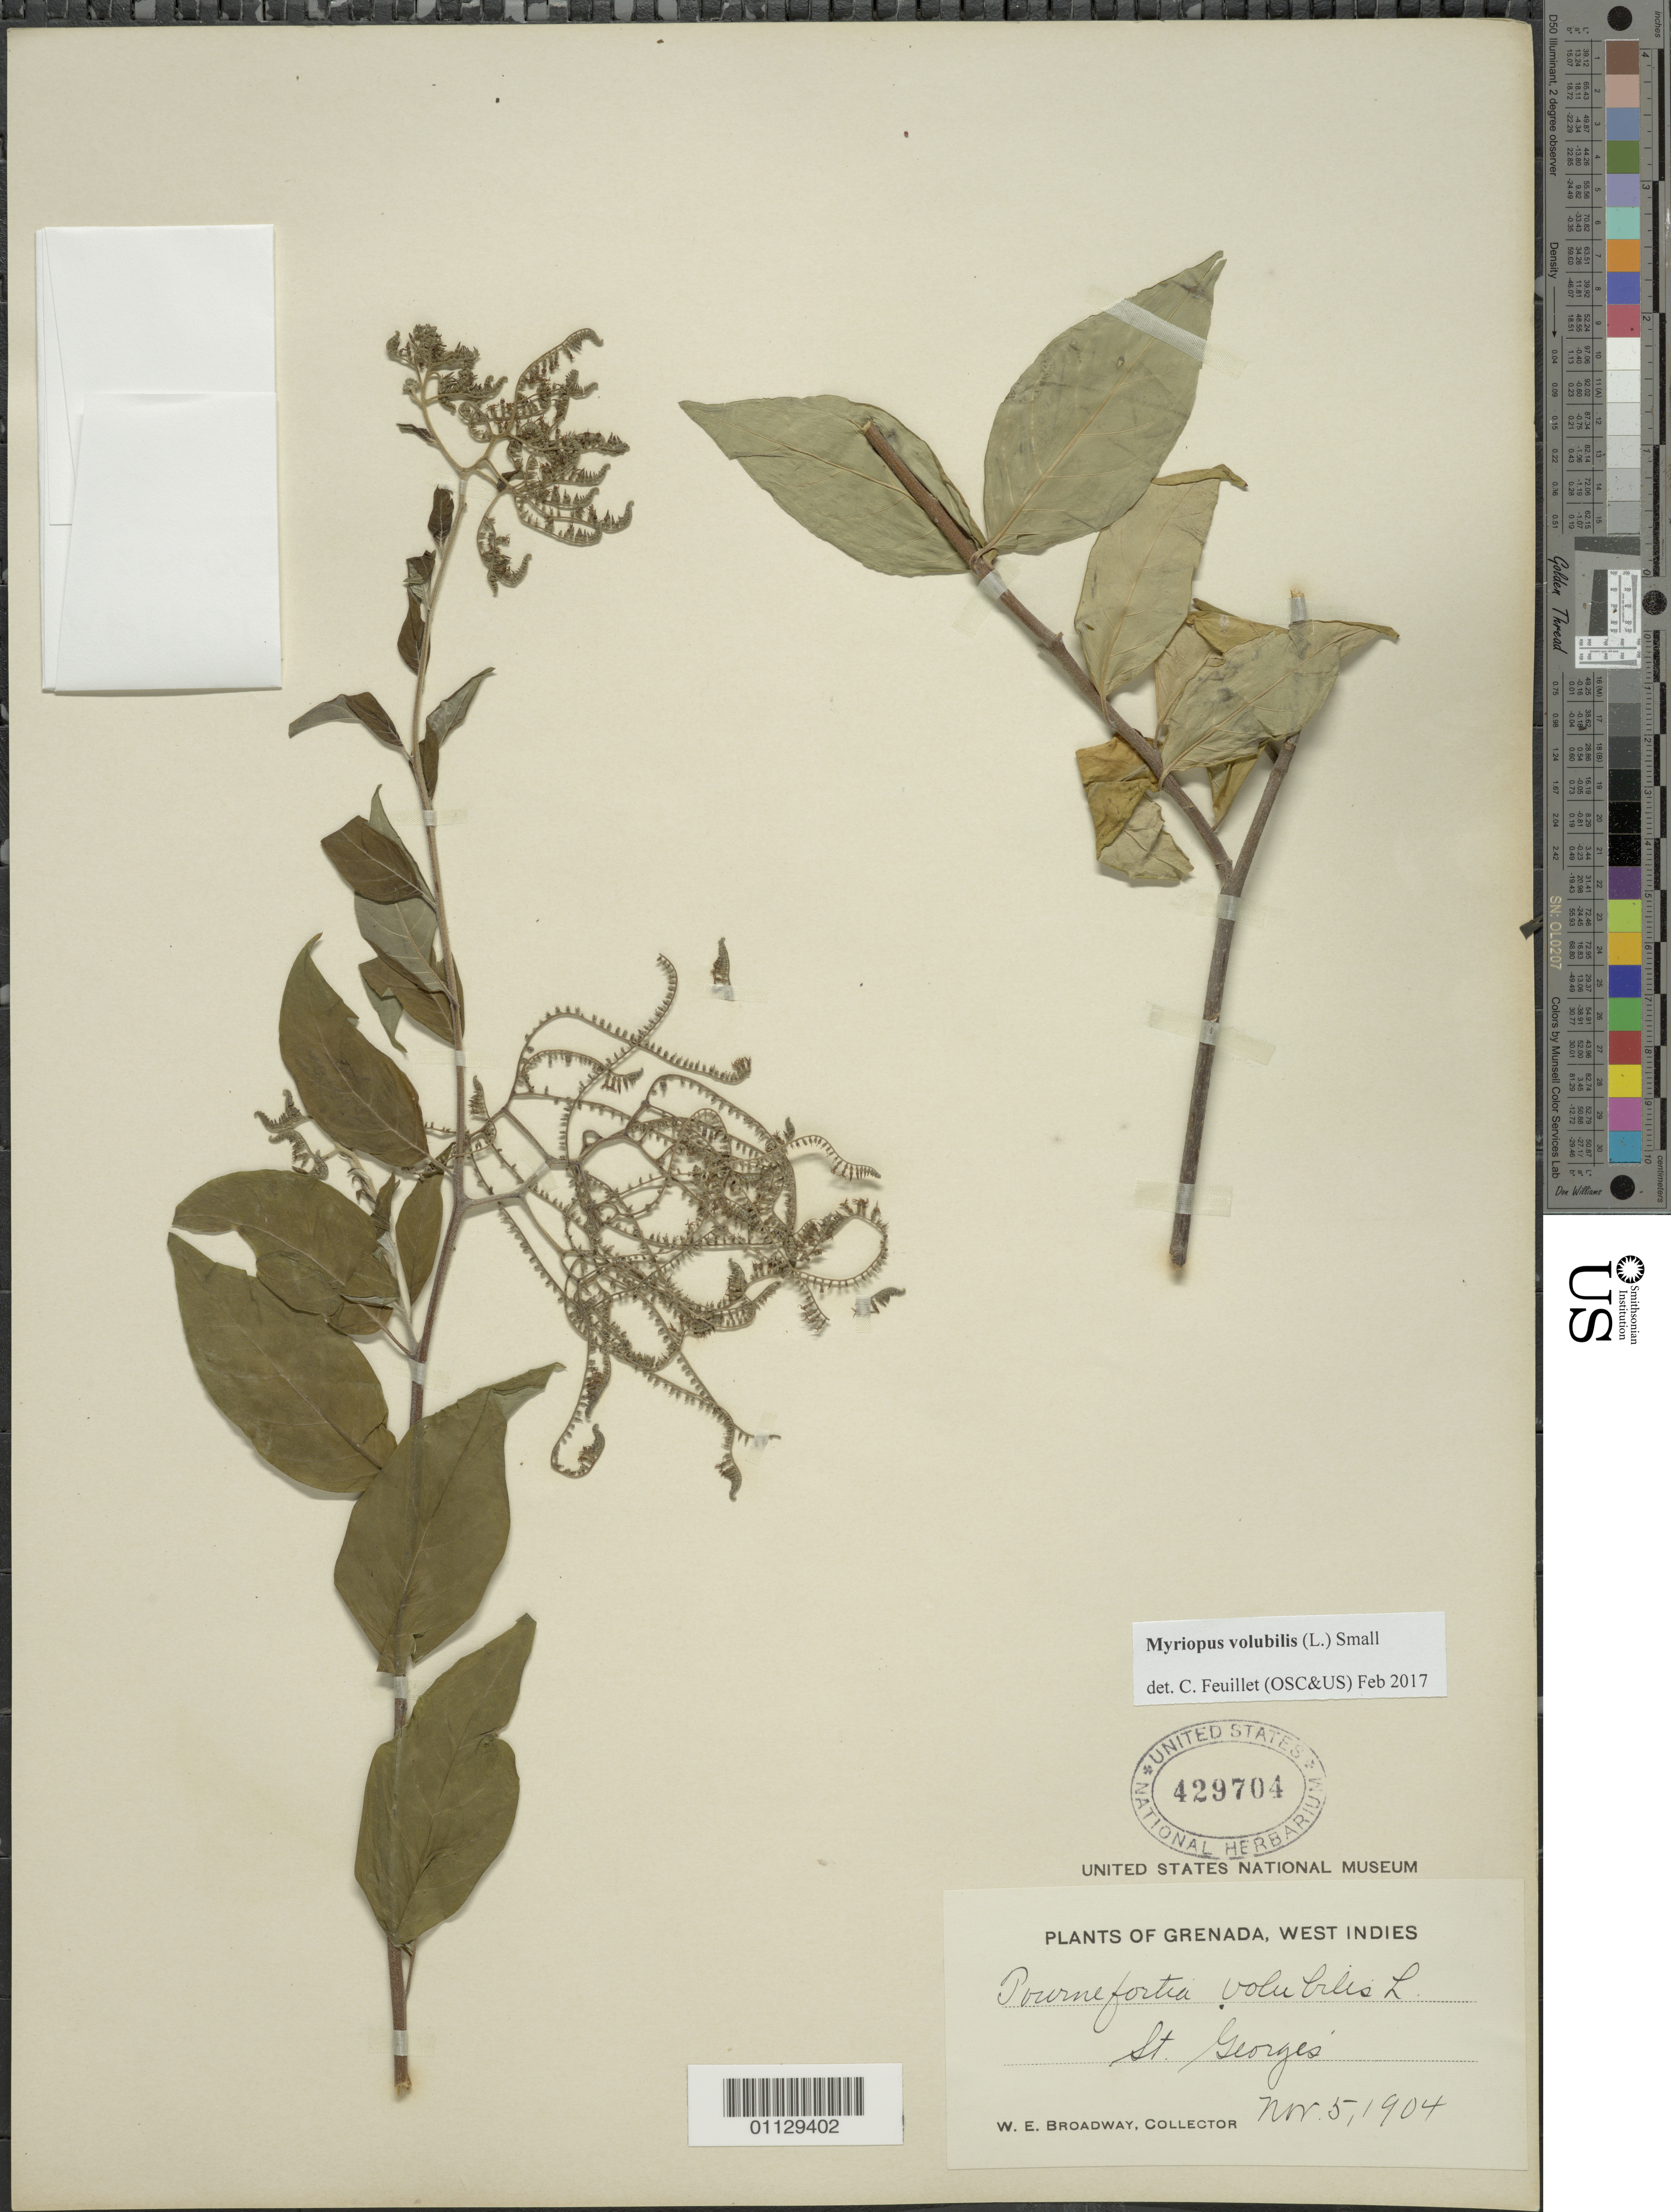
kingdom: Plantae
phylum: Tracheophyta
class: Magnoliopsida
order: Boraginales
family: Heliotropiaceae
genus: Myriopus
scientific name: Myriopus volubilis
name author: (L.) Small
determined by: Feuillet, C.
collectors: W. E. Broadway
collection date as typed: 05 Nov 1904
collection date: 1904-11-05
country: Grenada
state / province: Saint George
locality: St. George's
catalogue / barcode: US 429704